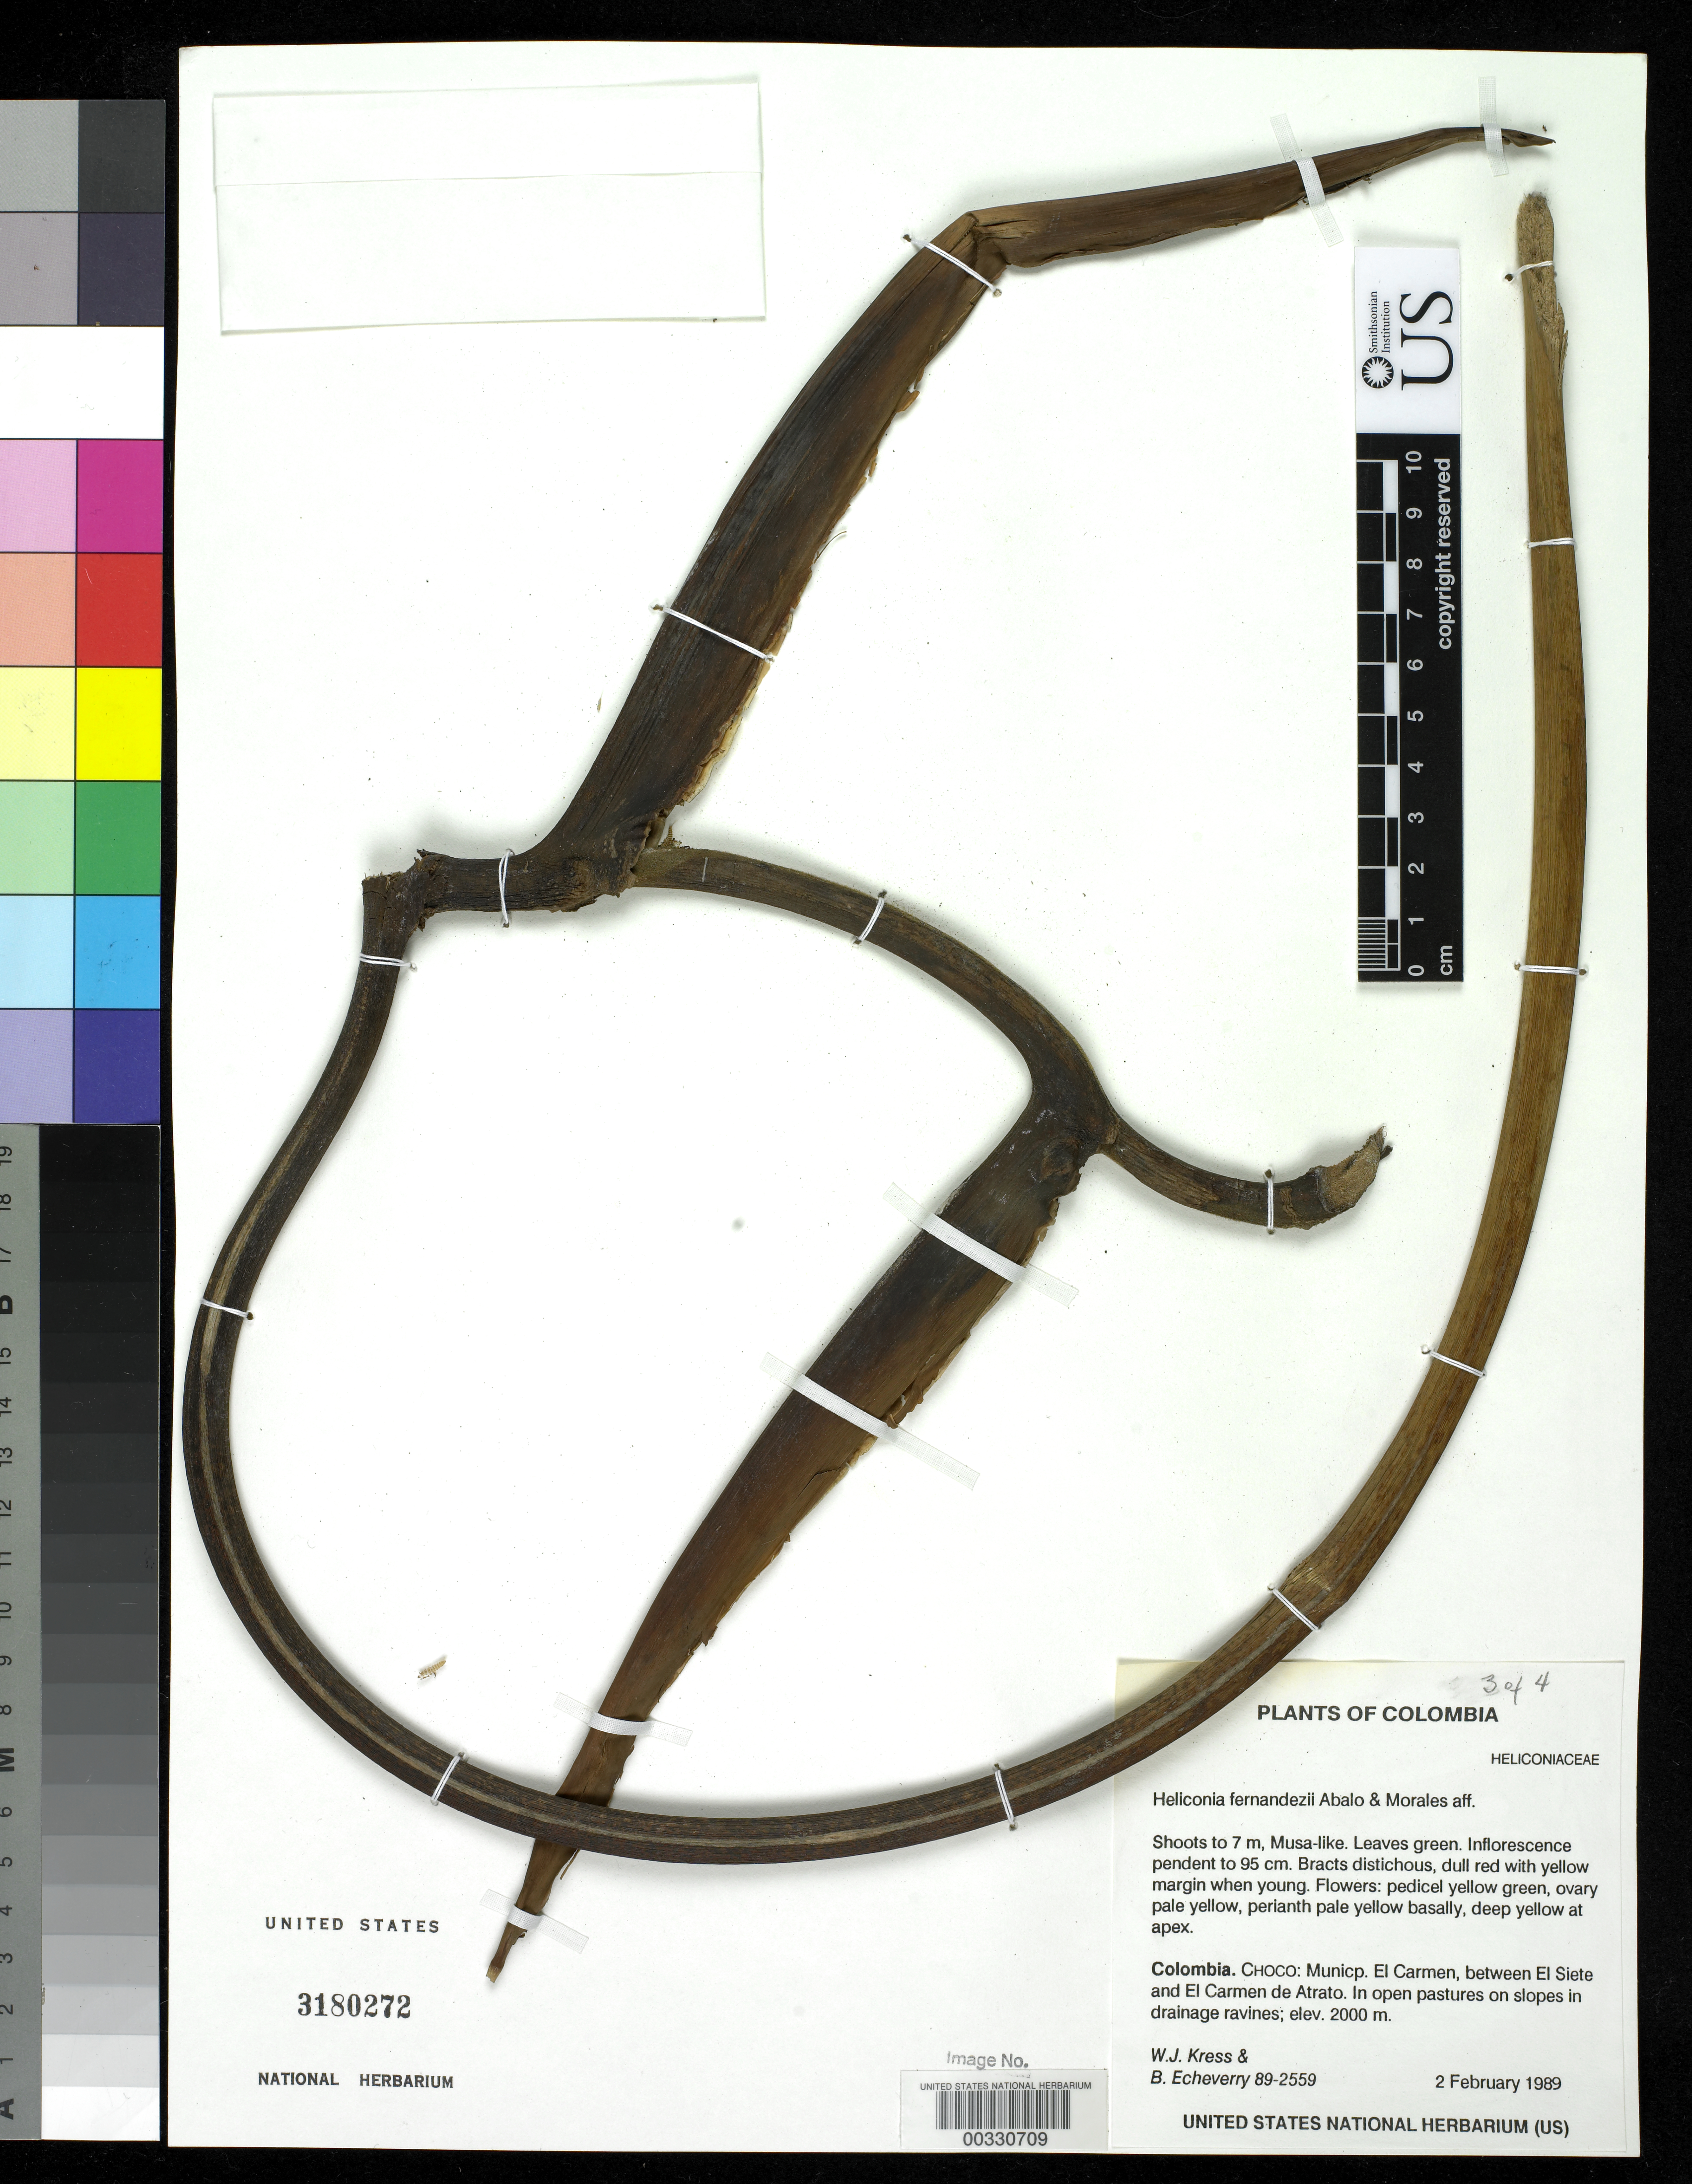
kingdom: Plantae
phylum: Tracheophyta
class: Liliopsida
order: Zingiberales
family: Heliconiaceae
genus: Heliconia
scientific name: Heliconia fernandezii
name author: Abalo & G. Morales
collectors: W. J. Kress & B. Echeverry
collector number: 89-2559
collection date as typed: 02 Feb 1989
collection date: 1989-02-02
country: Colombia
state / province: Chocó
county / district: El Carmen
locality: Mun of el Carmen, between el Siete and el Carmen de Atrato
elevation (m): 2000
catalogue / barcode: US 3180272